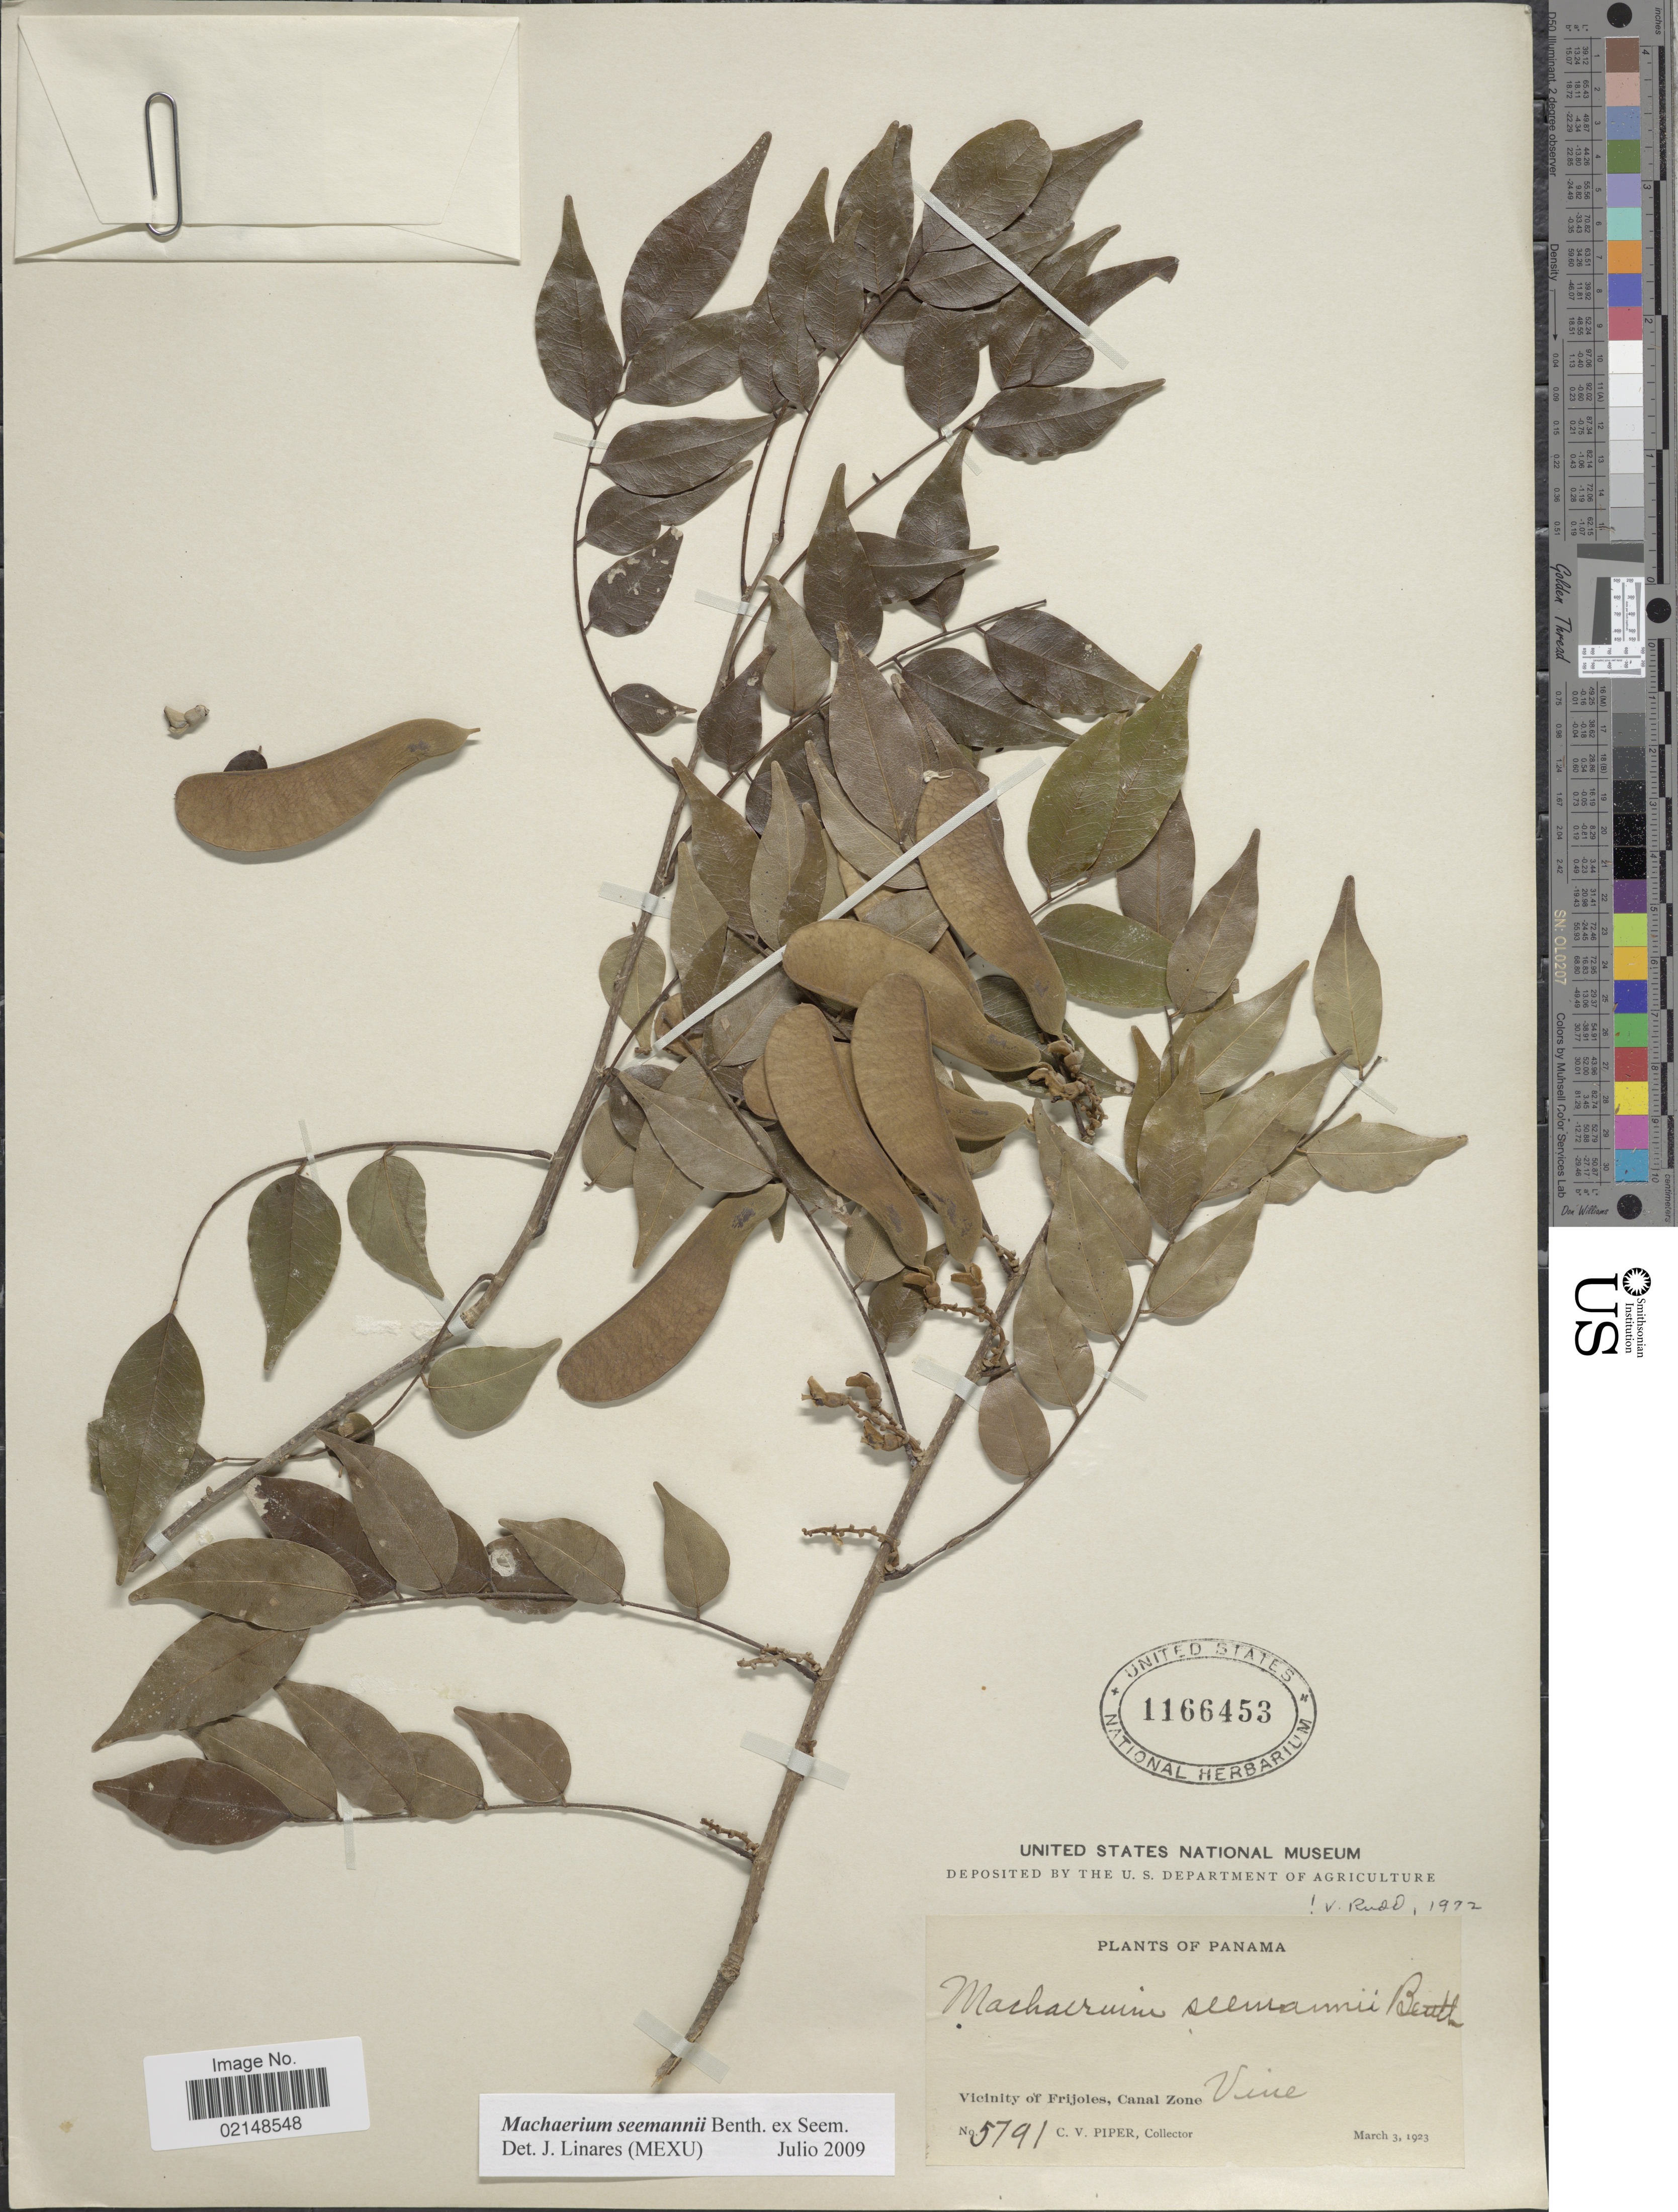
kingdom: Plantae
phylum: Tracheophyta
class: Magnoliopsida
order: Fabales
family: Fabaceae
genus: Machaerium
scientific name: Machaerium seemanni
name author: Benth. in Seem.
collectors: C. V. Piper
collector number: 5791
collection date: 1923-03-03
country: Panama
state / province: Colón / Panamá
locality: Vicinity of Frijoles, Canal Zone Vine.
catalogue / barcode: US 1166453